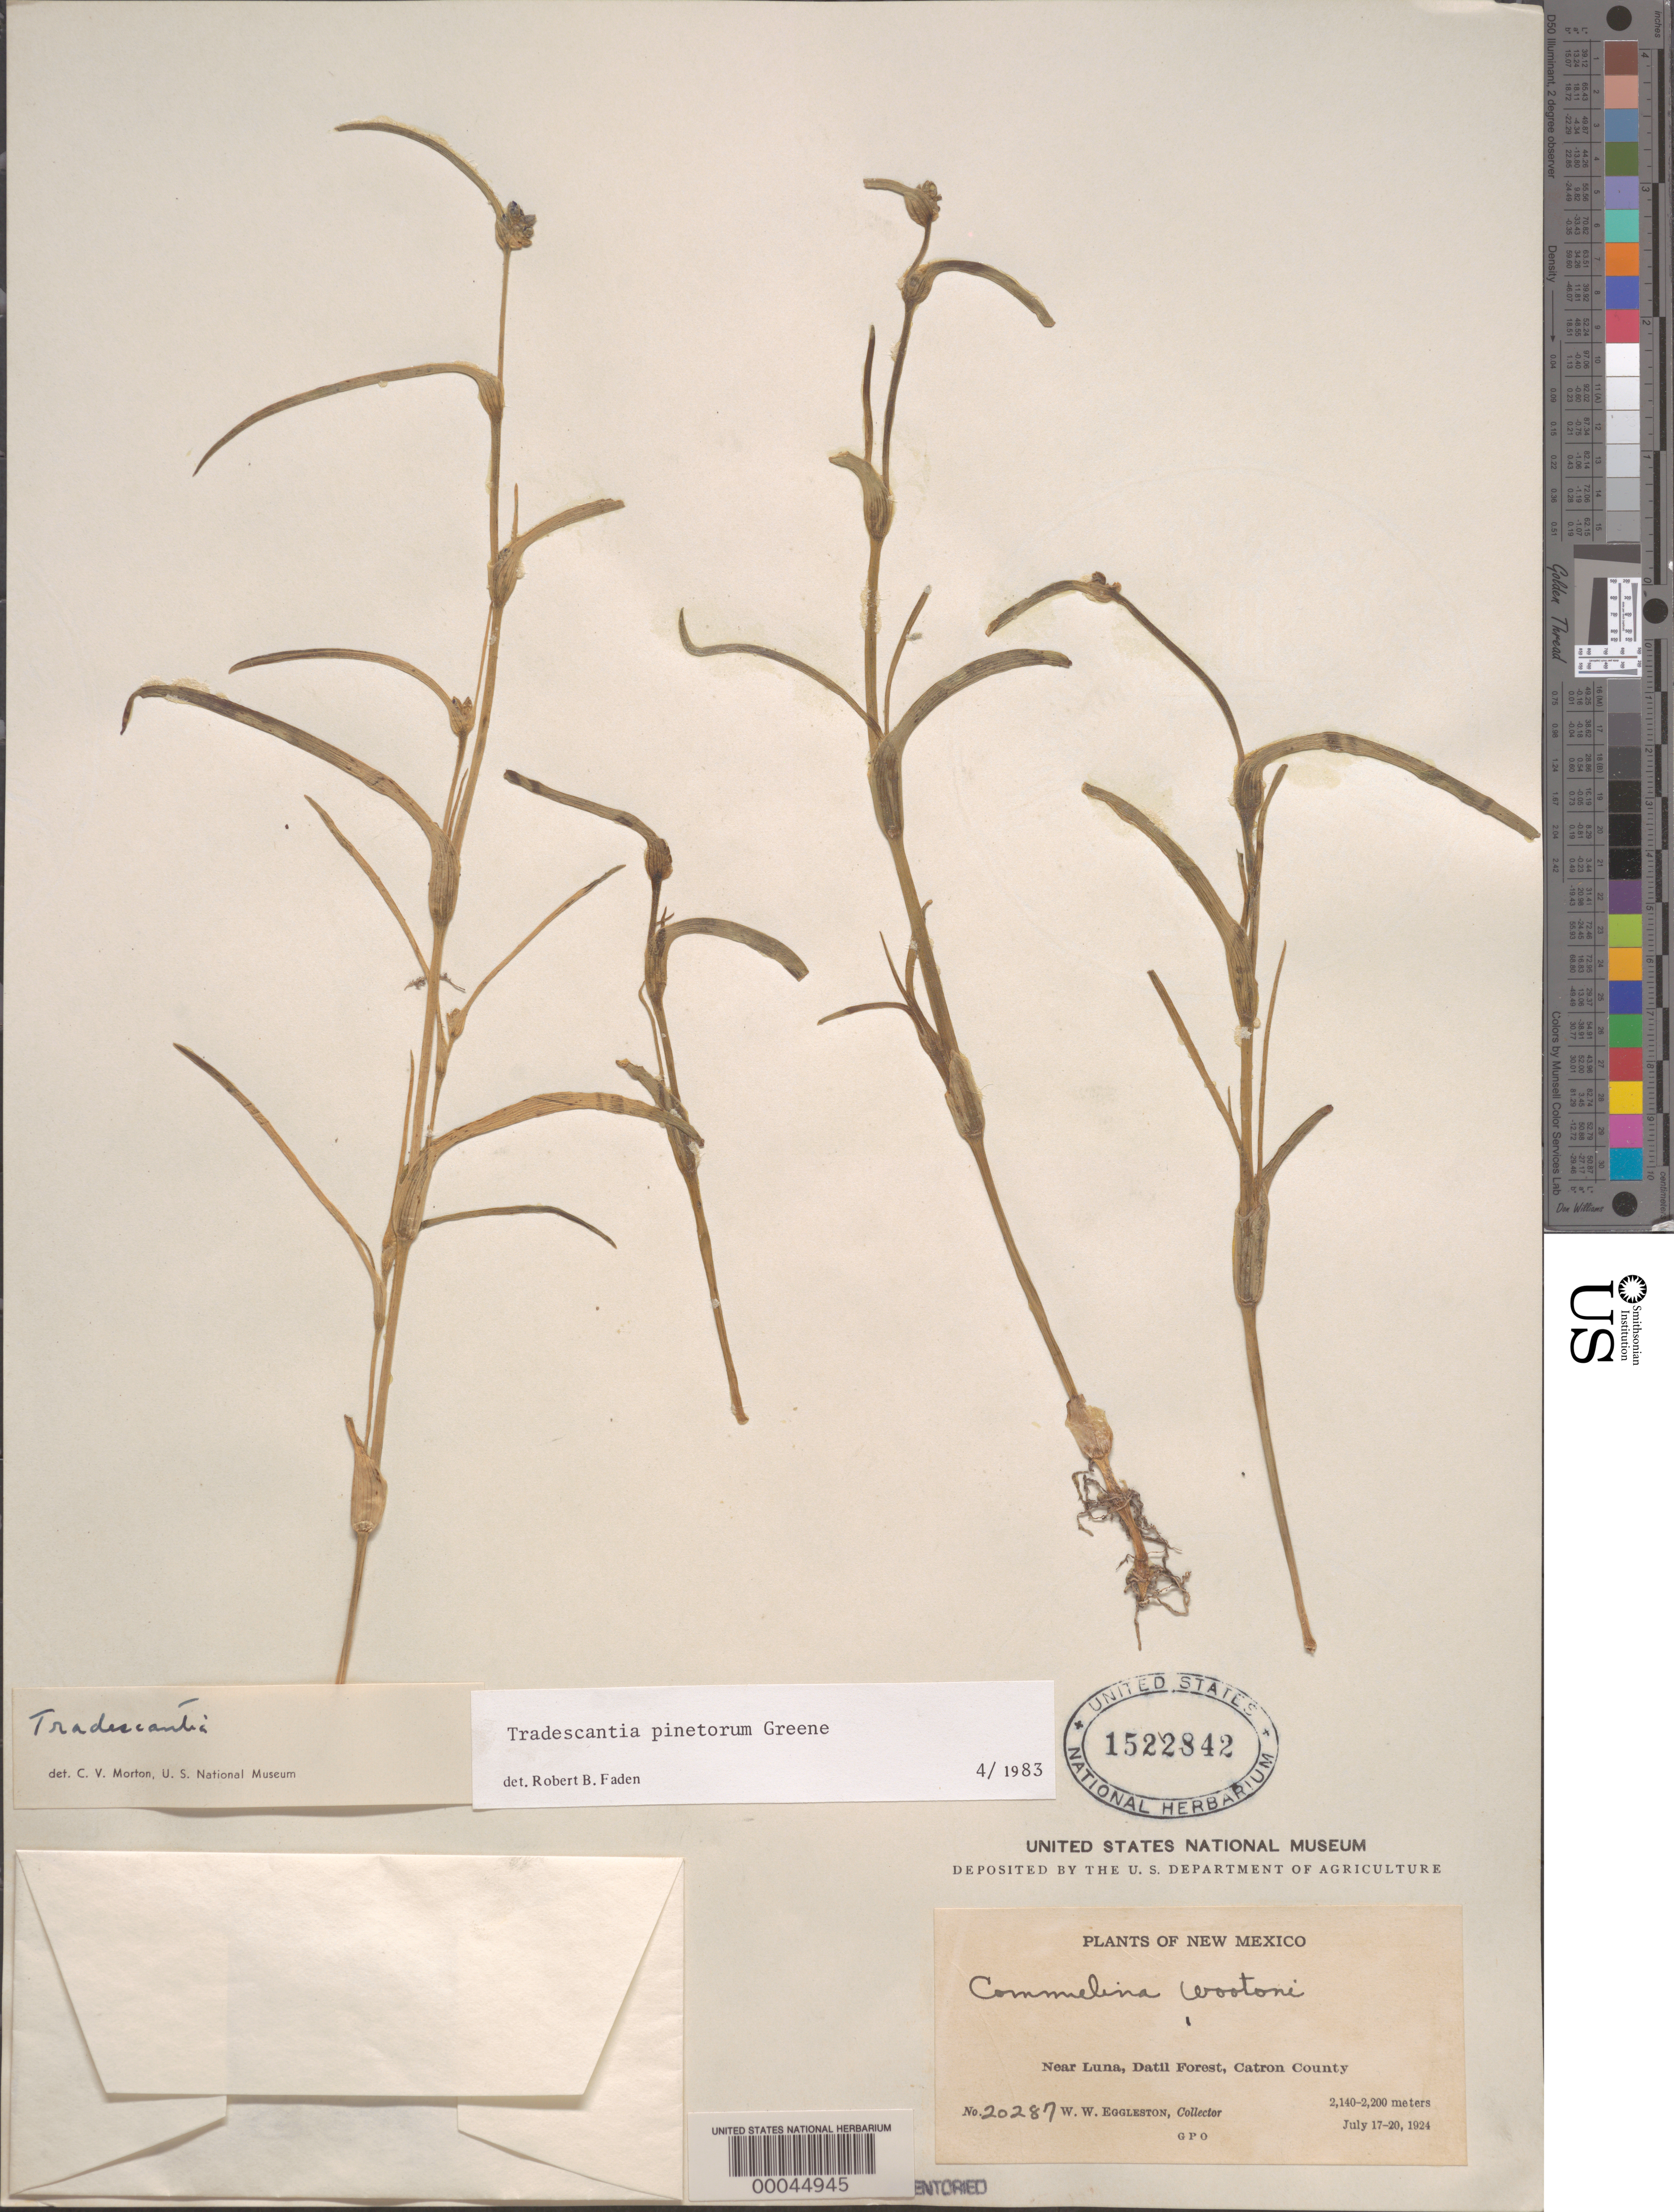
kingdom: Plantae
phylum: Tracheophyta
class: Liliopsida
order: Commelinales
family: Commelinaceae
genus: Tradescantia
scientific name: Tradescantia pinetorum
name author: Greene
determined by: Faden, Robert B., (US), Smithsonian Institution - National Museum of Natural History (UNITED STATES)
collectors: W. W. Eggleston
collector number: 20287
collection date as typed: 17 Jul 1924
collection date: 1924-07-17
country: United States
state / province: New Mexico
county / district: Catron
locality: Near luna, datil forest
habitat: Forest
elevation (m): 2140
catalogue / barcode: US 1522842